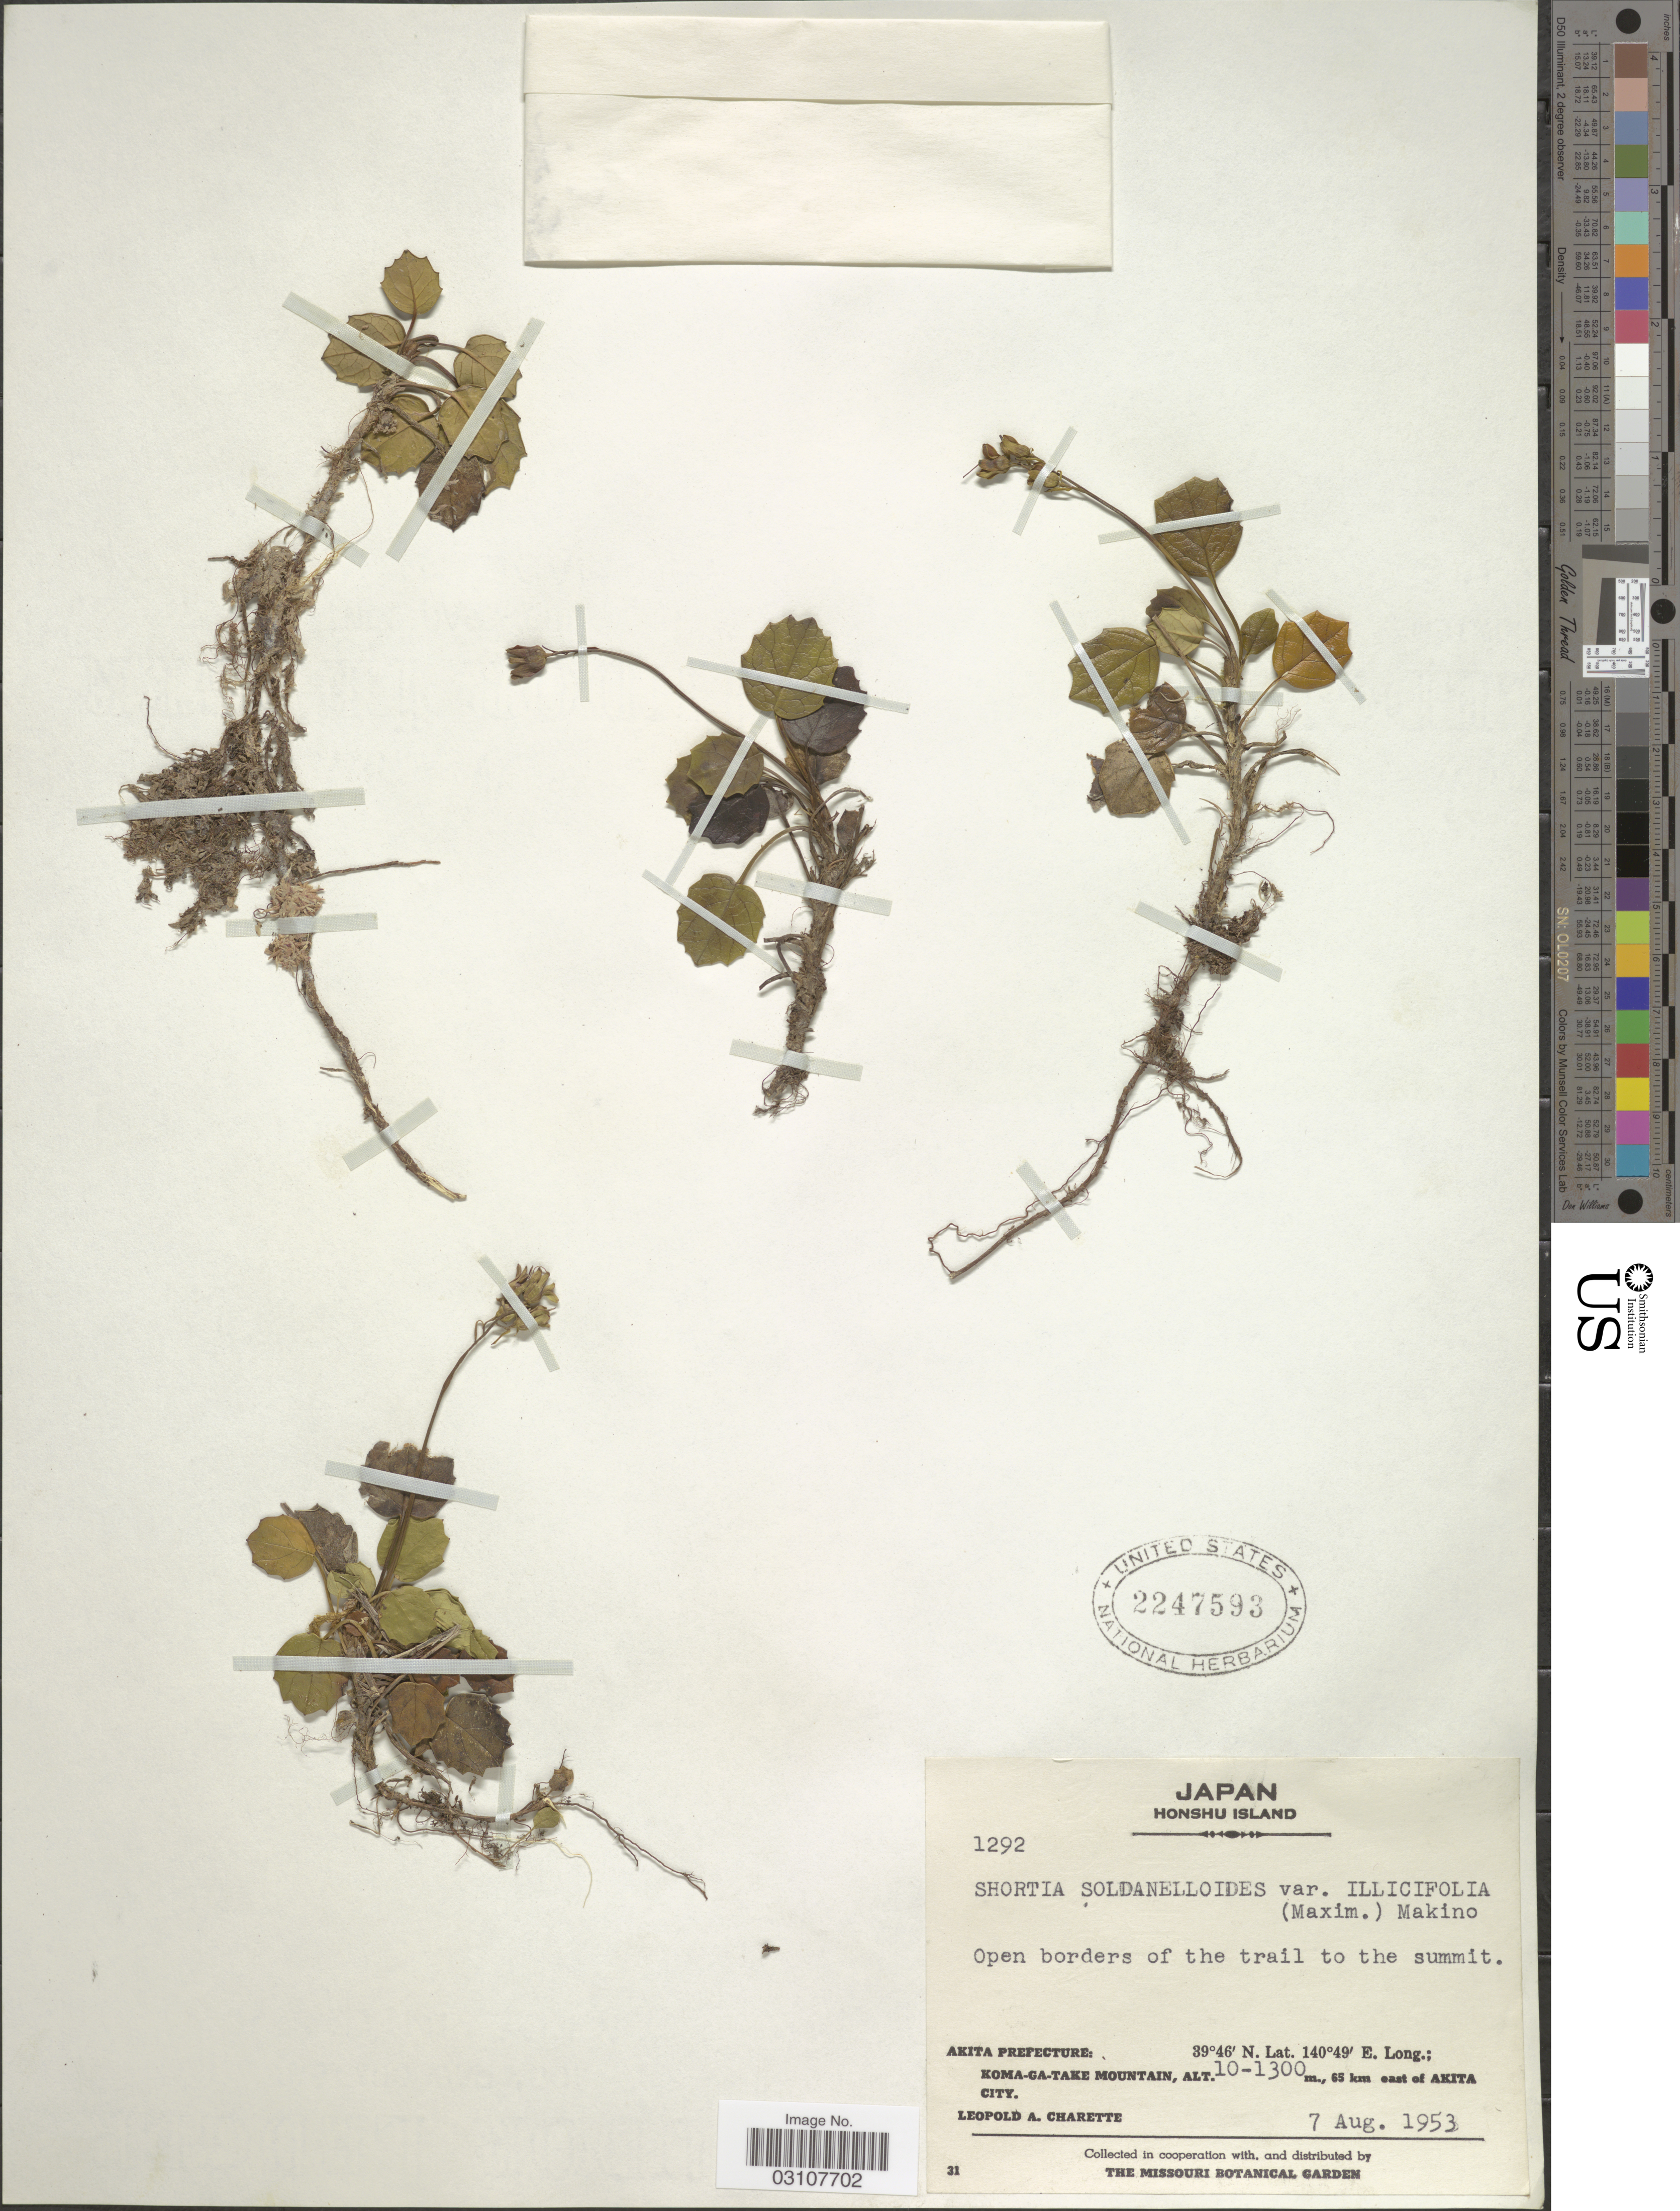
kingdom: Plantae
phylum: Tracheophyta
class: Magnoliopsida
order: Ericales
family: Diapensiaceae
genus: Shortia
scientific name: Shortia soldanelloides var. ilicifolius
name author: (Maxim.) Makino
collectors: L. A. Charette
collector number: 1292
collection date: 1953-08-07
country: Japan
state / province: Akita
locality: Honshu Island. Open borders of the trail to the summit. Akita Prefecture. Koma-Ga-Take Mountain, 65 km east of Akita City.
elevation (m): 1000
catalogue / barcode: US 2247593